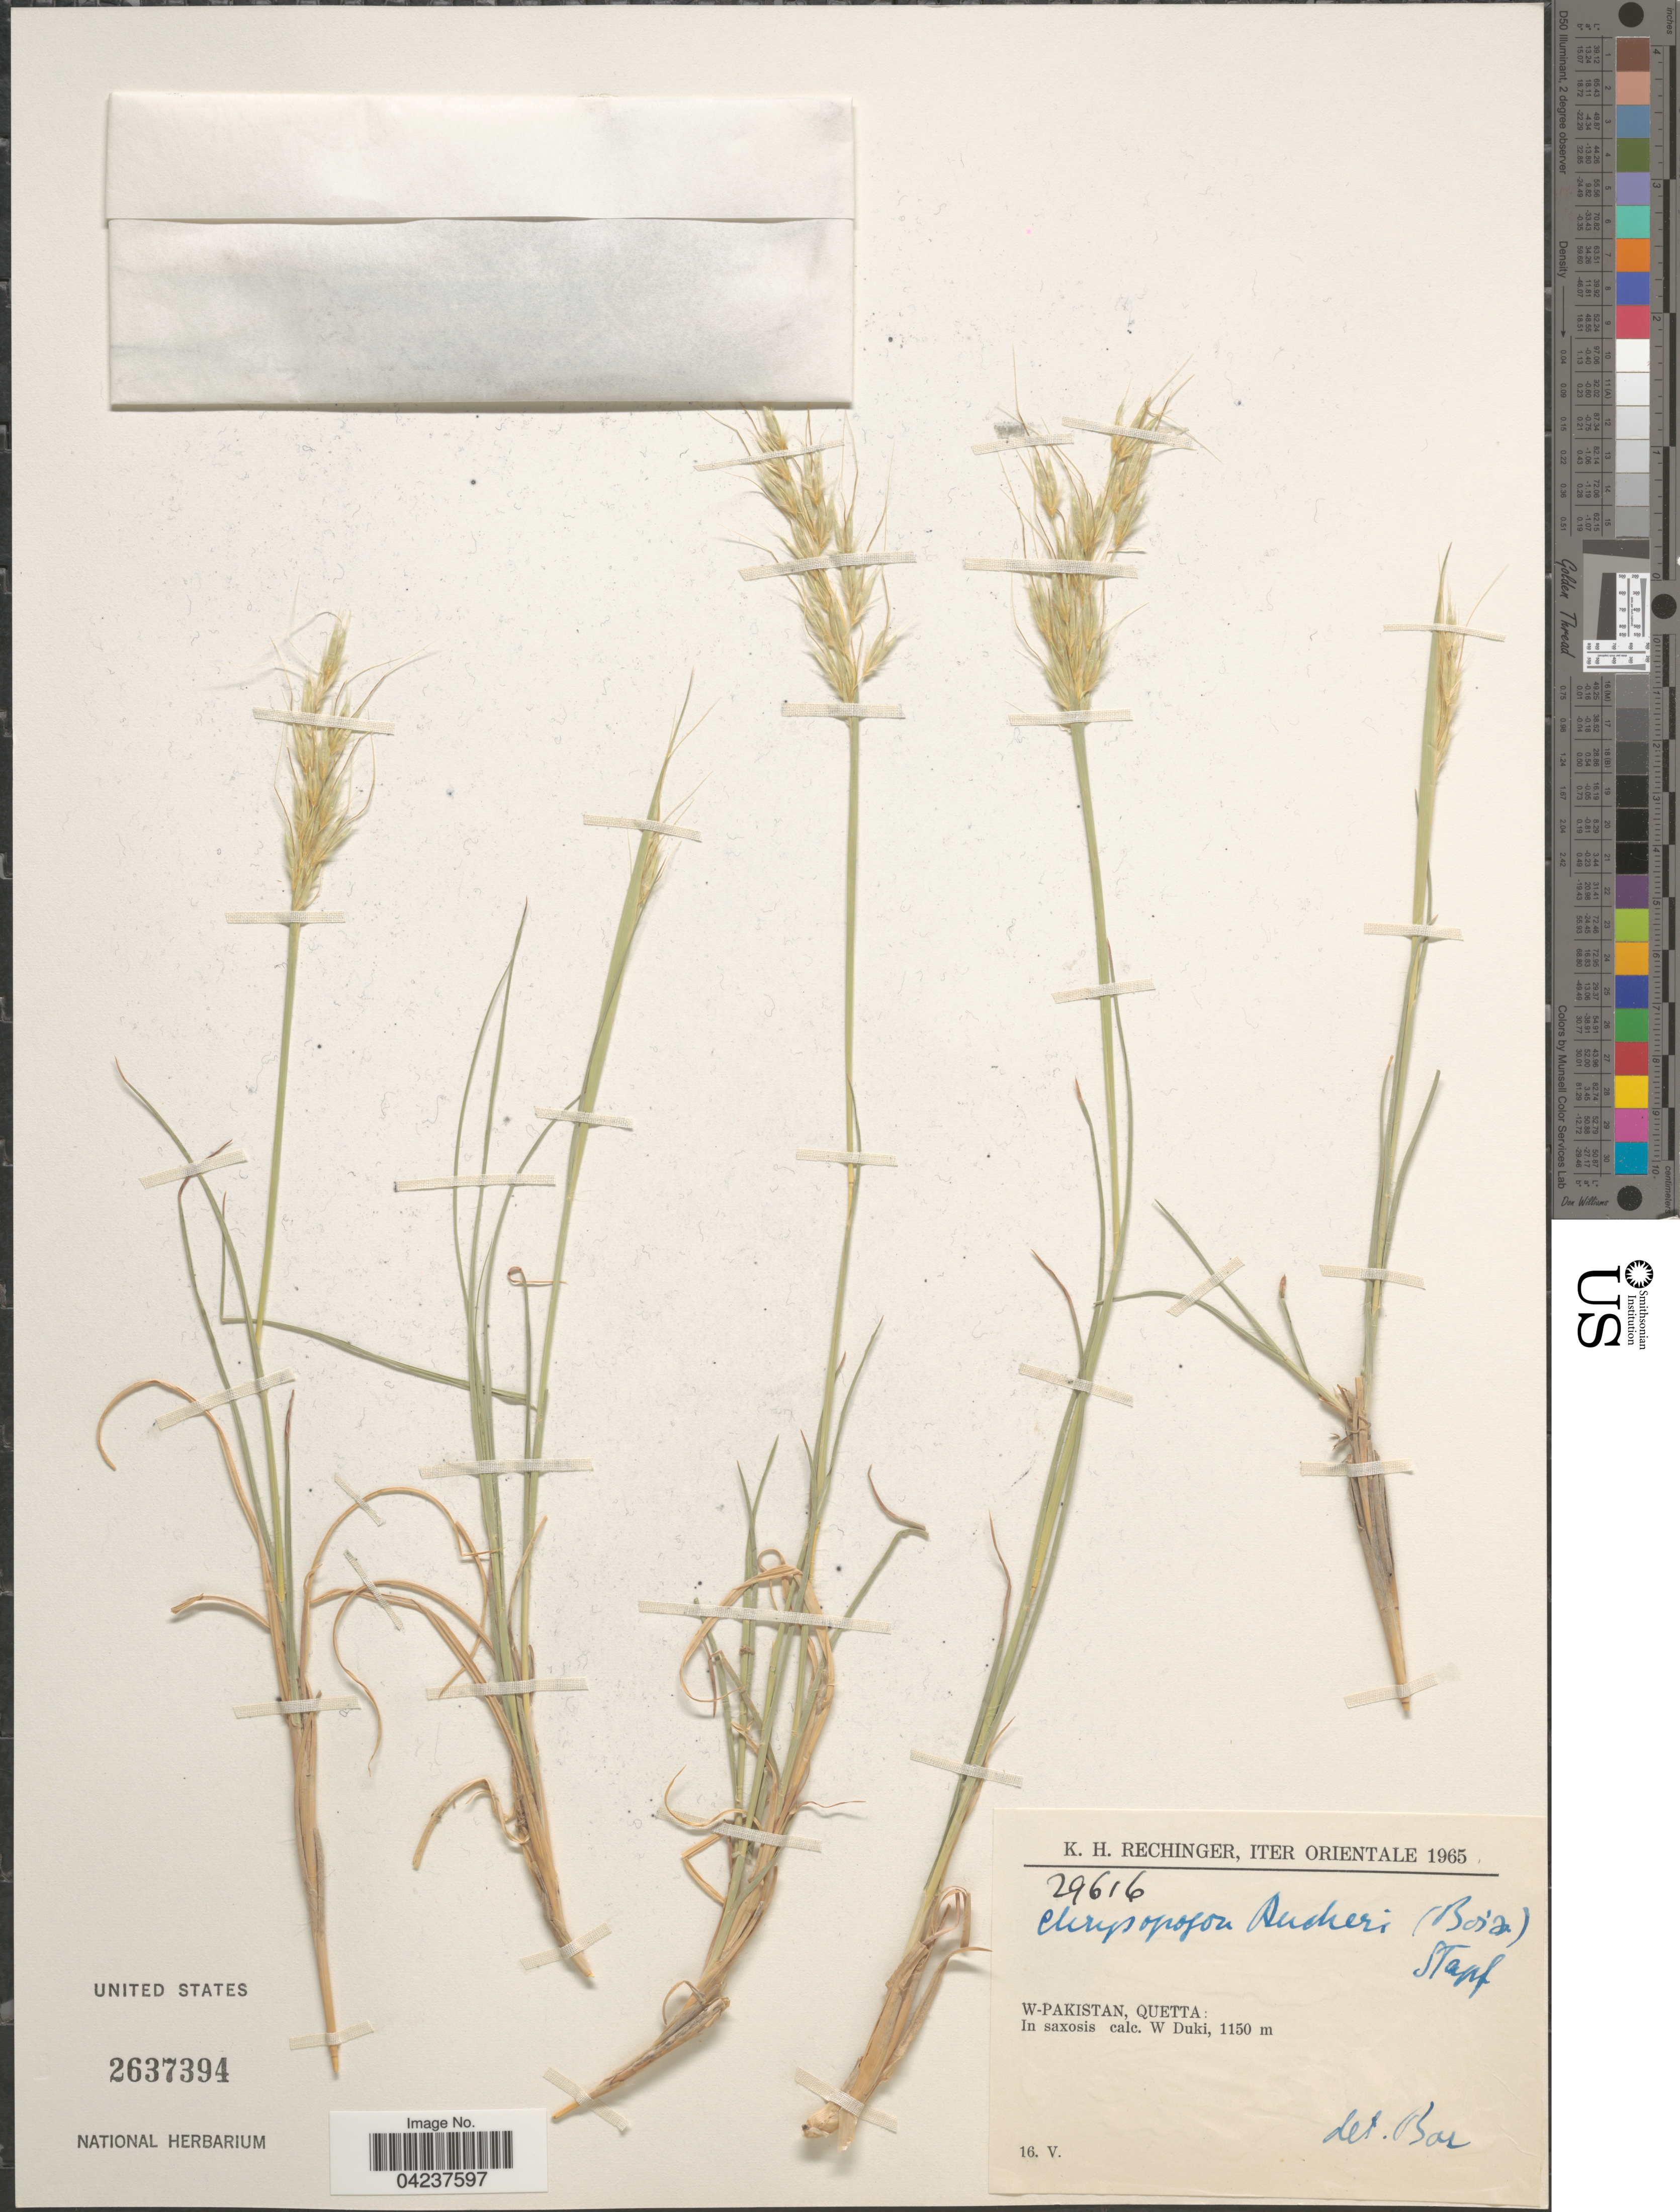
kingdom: Plantae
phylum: Tracheophyta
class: Liliopsida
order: Poales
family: Poaceae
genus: Chrysopogon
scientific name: Chrysopogon fallax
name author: S.T. Blake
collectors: K. H. Rechinger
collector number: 29616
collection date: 1965-05-16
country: Pakistan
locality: Iter Orientale 1965. W-Pakistan, Quetta: In saxosis calc. W Duki.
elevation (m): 1150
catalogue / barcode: US 2637394